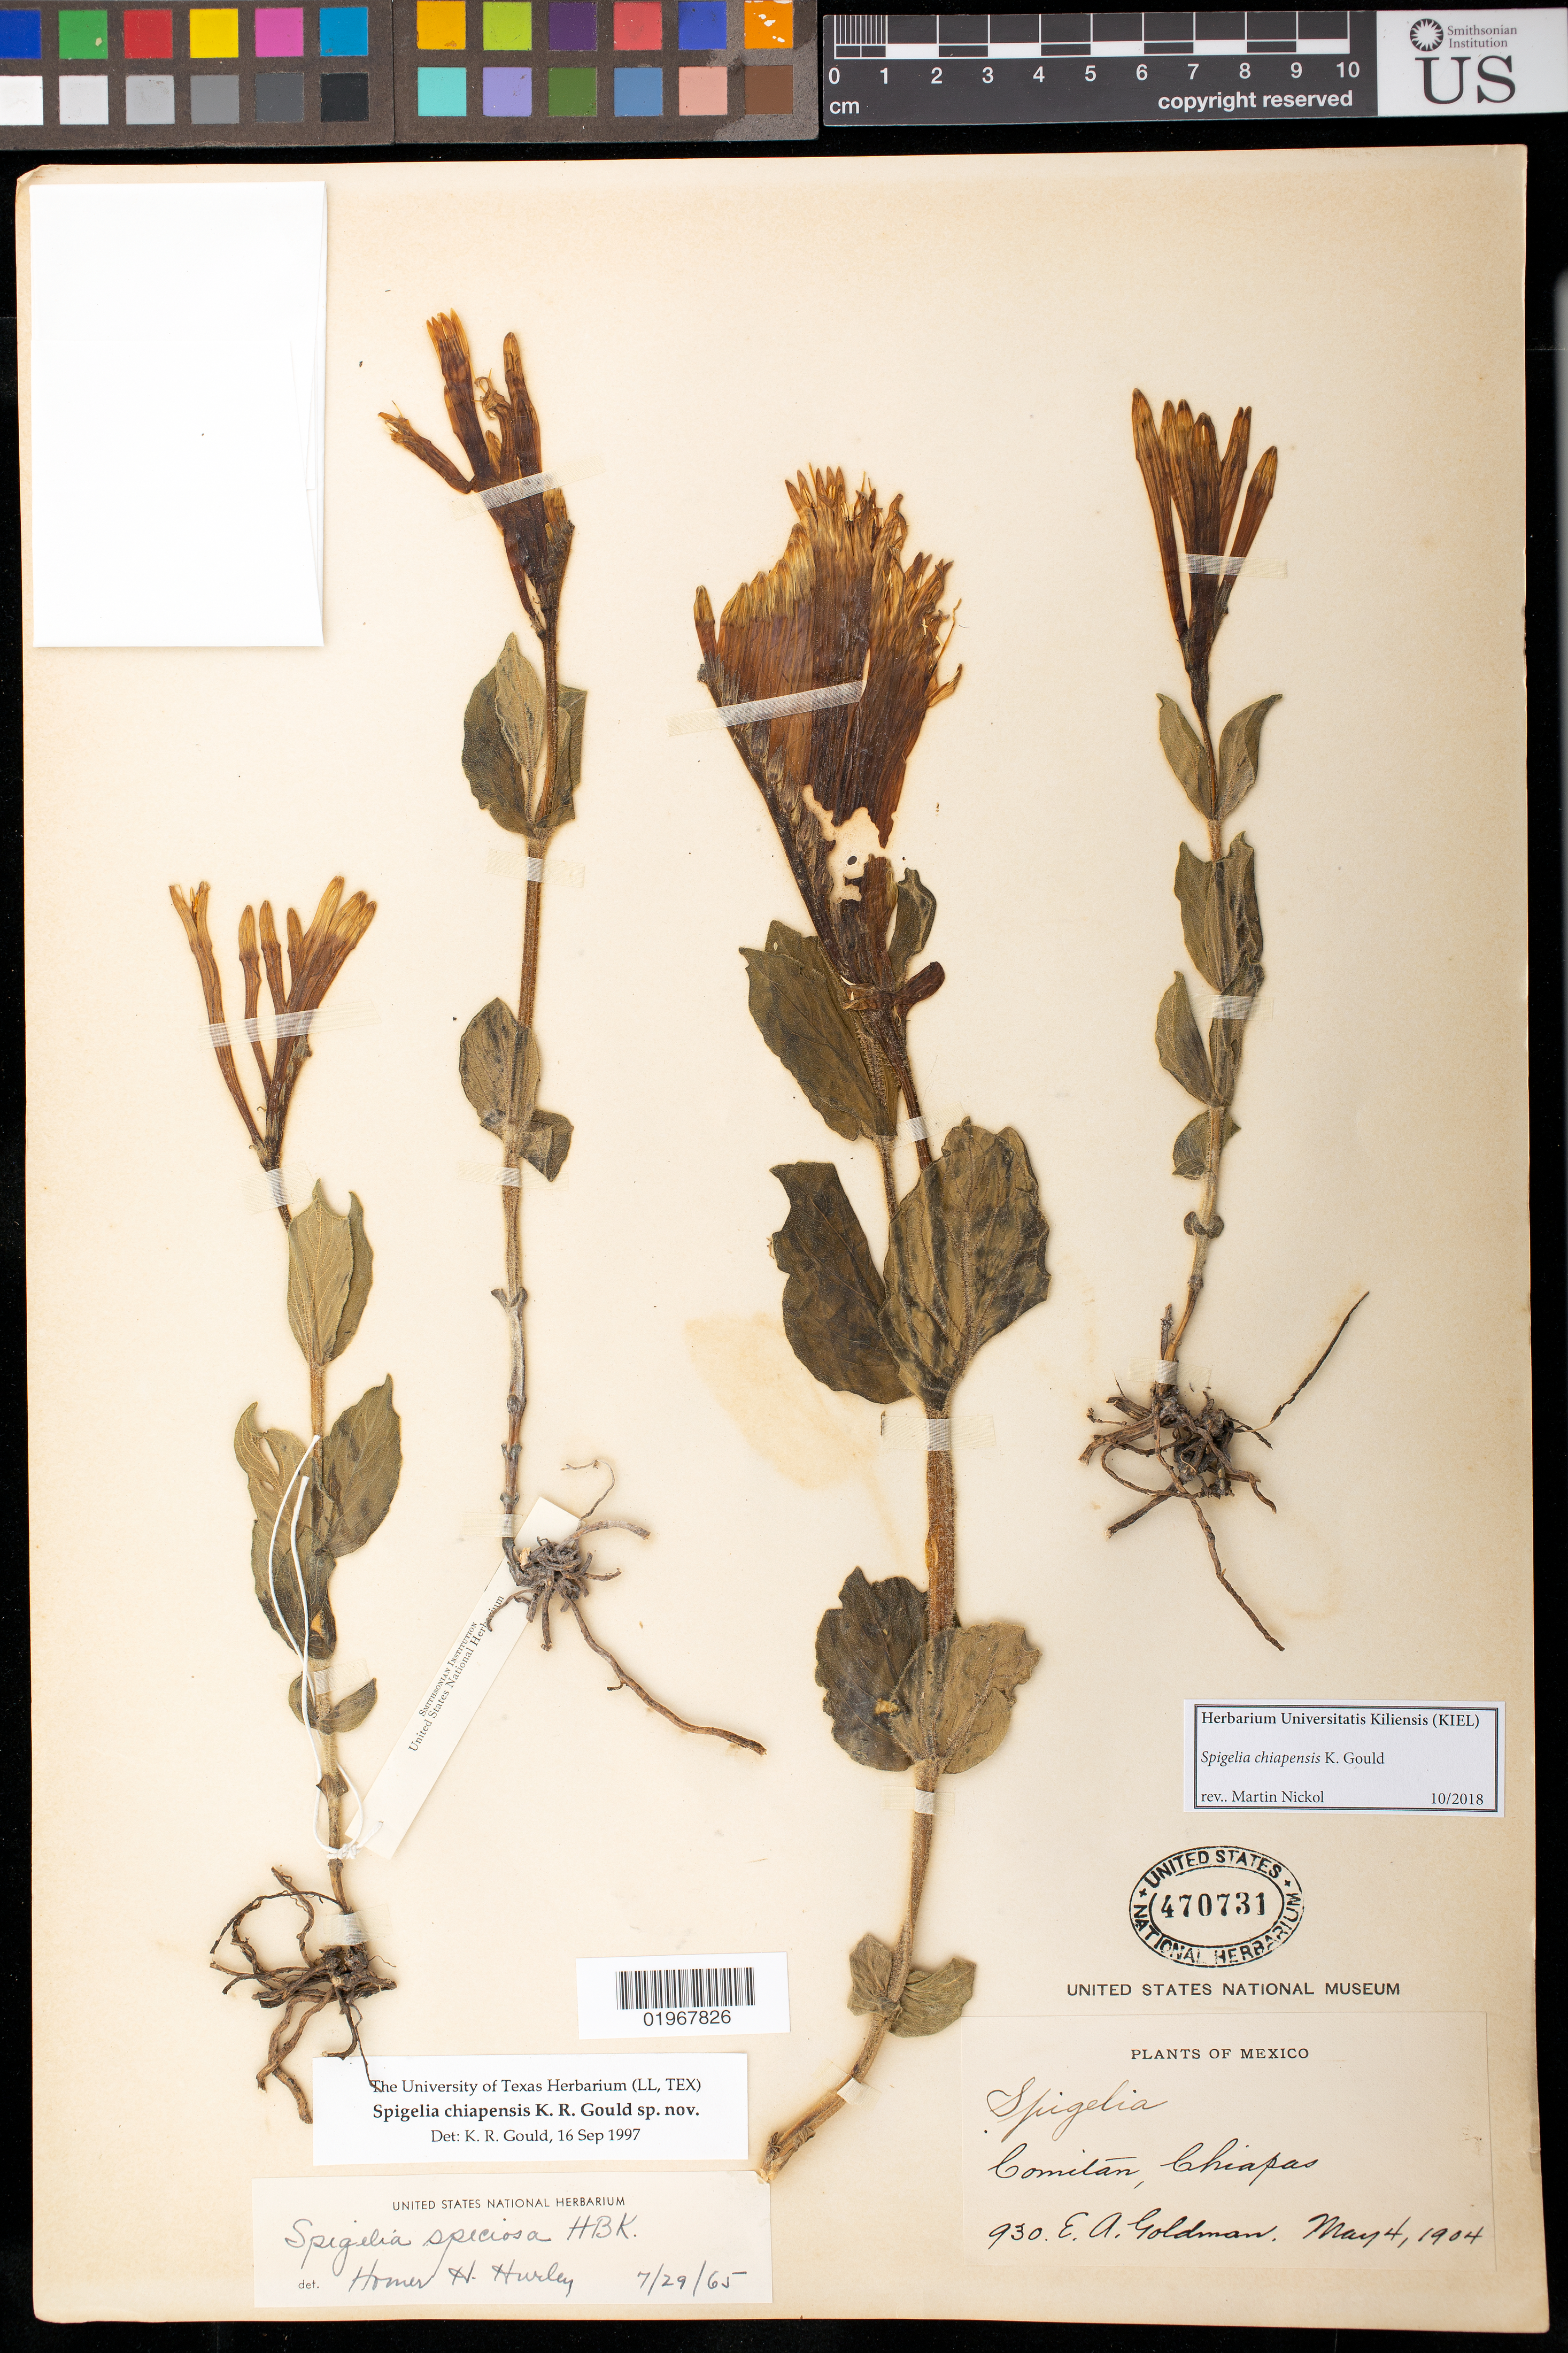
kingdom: Plantae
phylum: Tracheophyta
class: Magnoliopsida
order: Gentianales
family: Loganiaceae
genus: Spigelia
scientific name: Spigelia chiapensis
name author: K. R. Gould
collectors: E. A. Goldman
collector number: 930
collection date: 1904-05-04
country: Mexico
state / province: Chiapas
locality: Comitan.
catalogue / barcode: US 470731